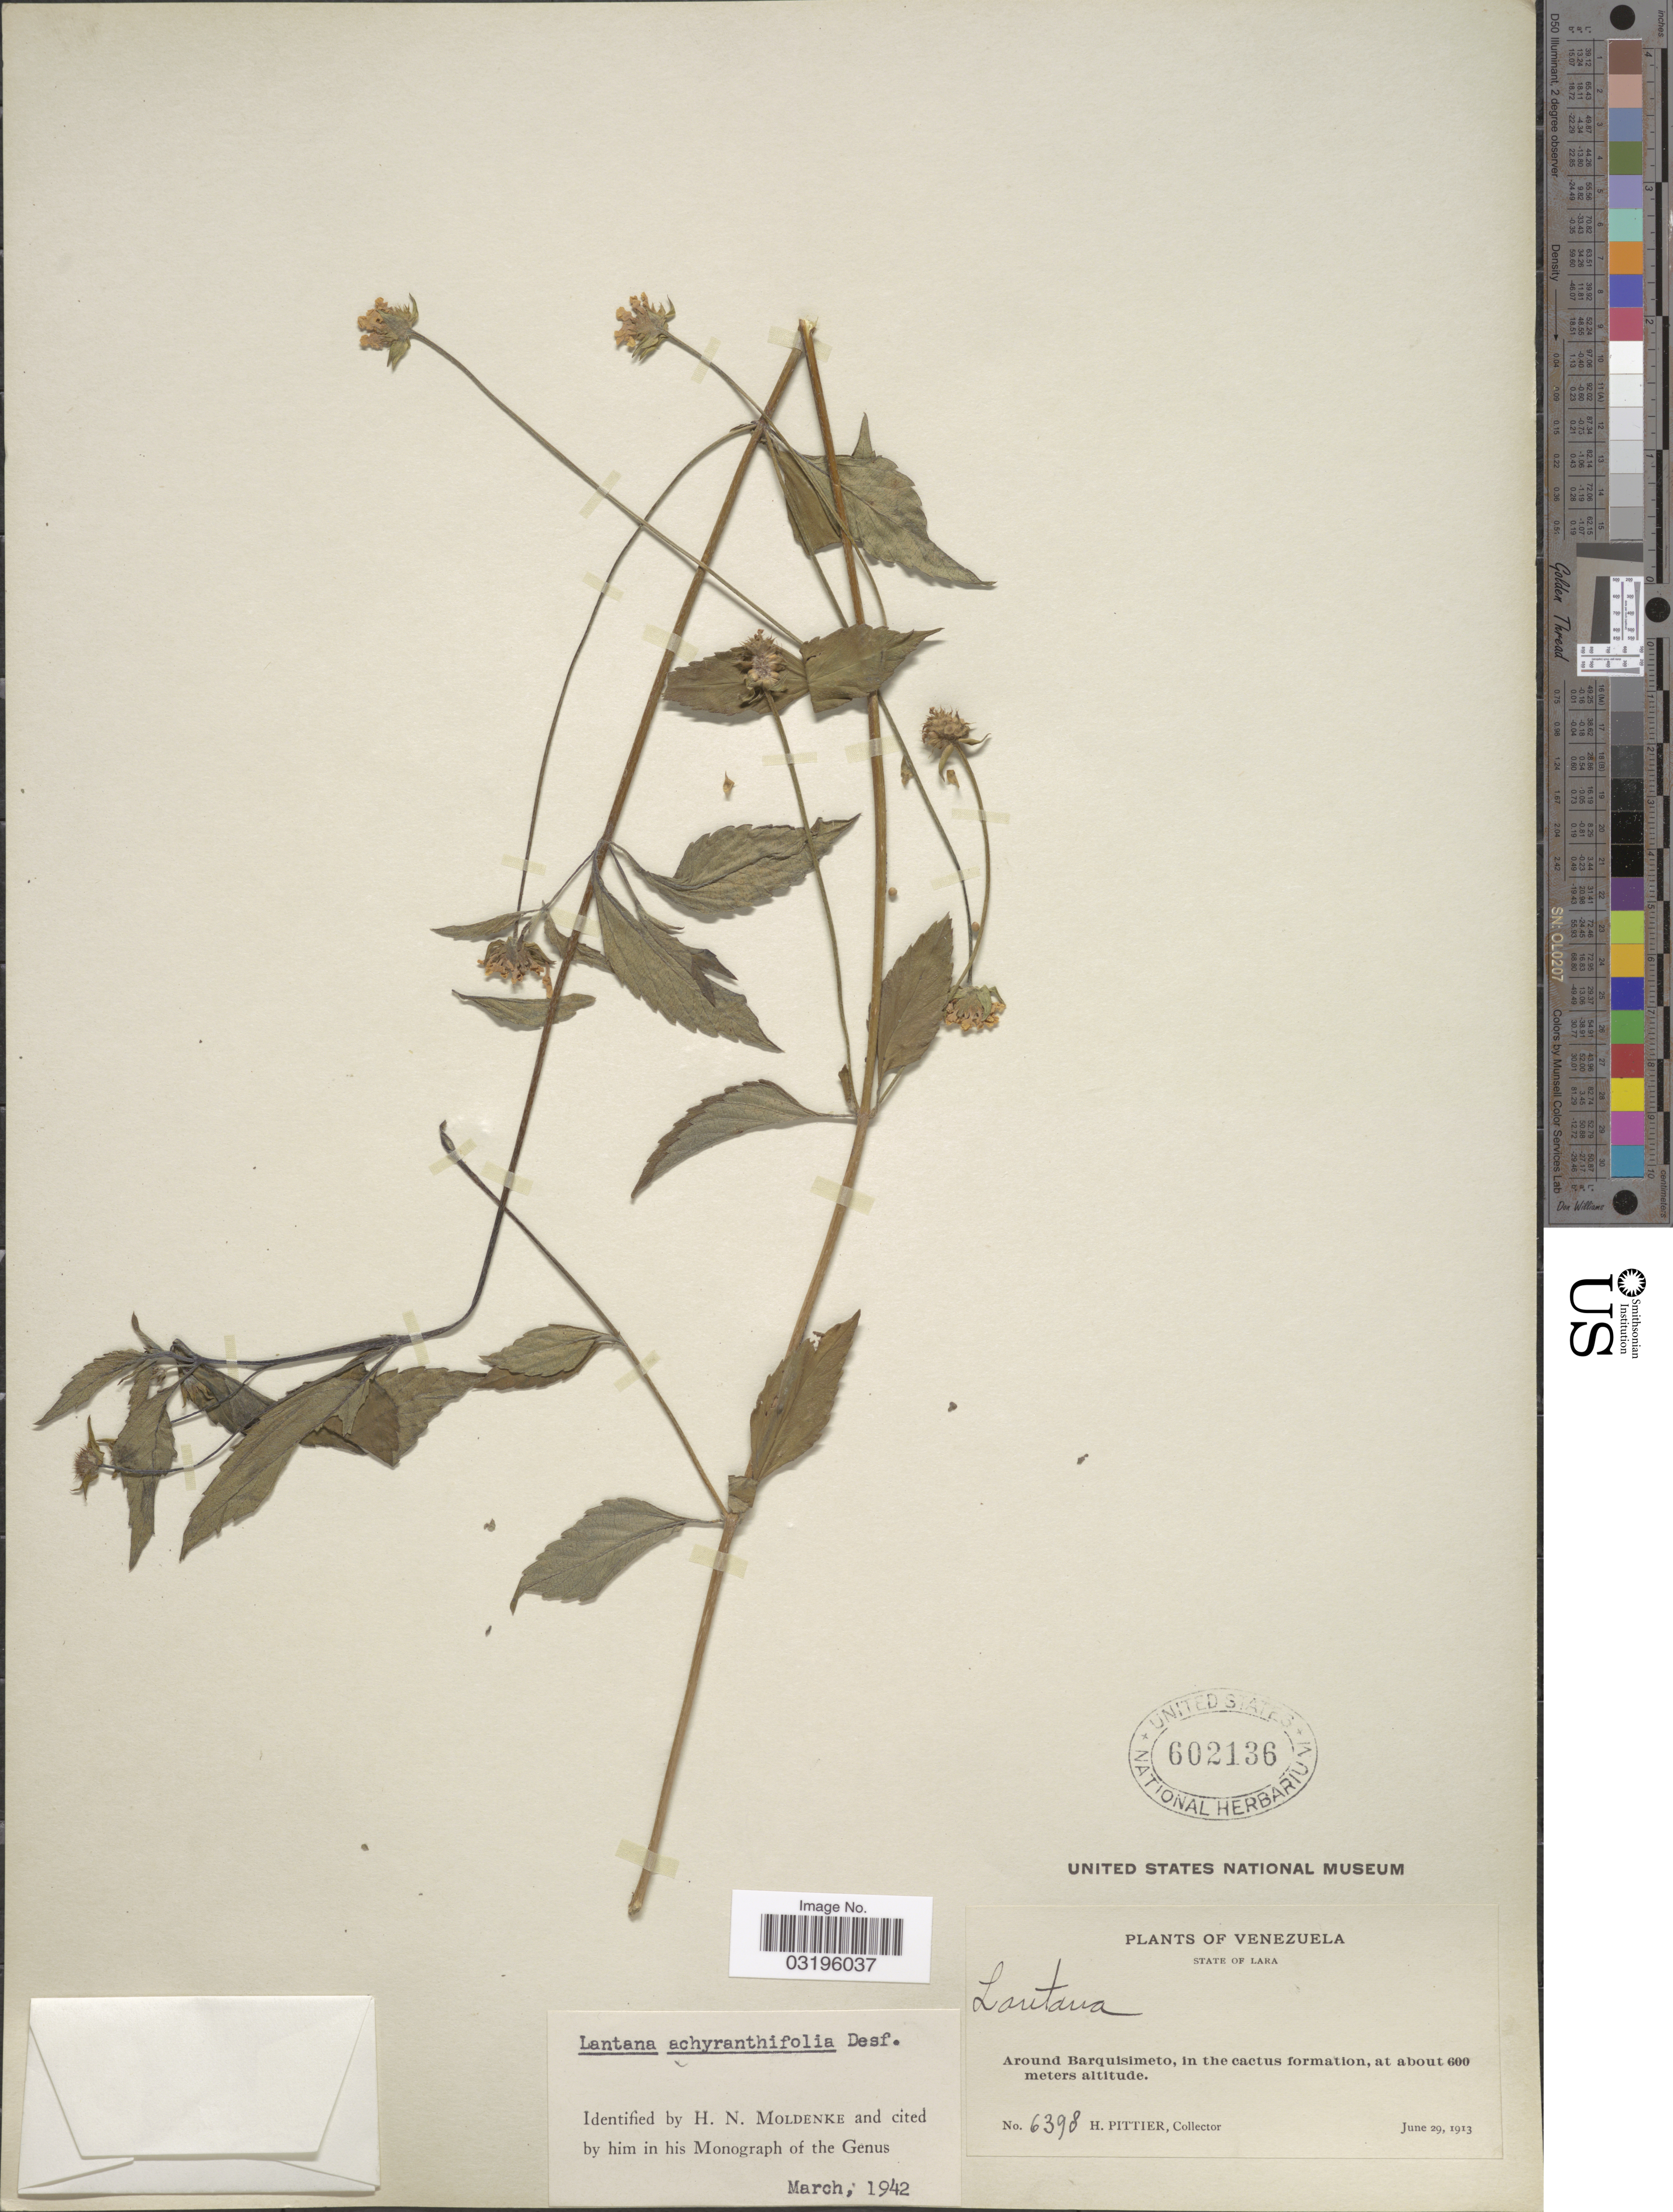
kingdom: Plantae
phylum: Tracheophyta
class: Magnoliopsida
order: Lamiales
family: Verbenaceae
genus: Lantana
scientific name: Lantana achyranthifolia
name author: Desf.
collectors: H. F. Pittier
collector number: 6398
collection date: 1913-06-29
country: Venezuela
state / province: Lara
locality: Around Barquisimeto, in the cactus formation.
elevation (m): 600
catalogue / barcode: US 602136